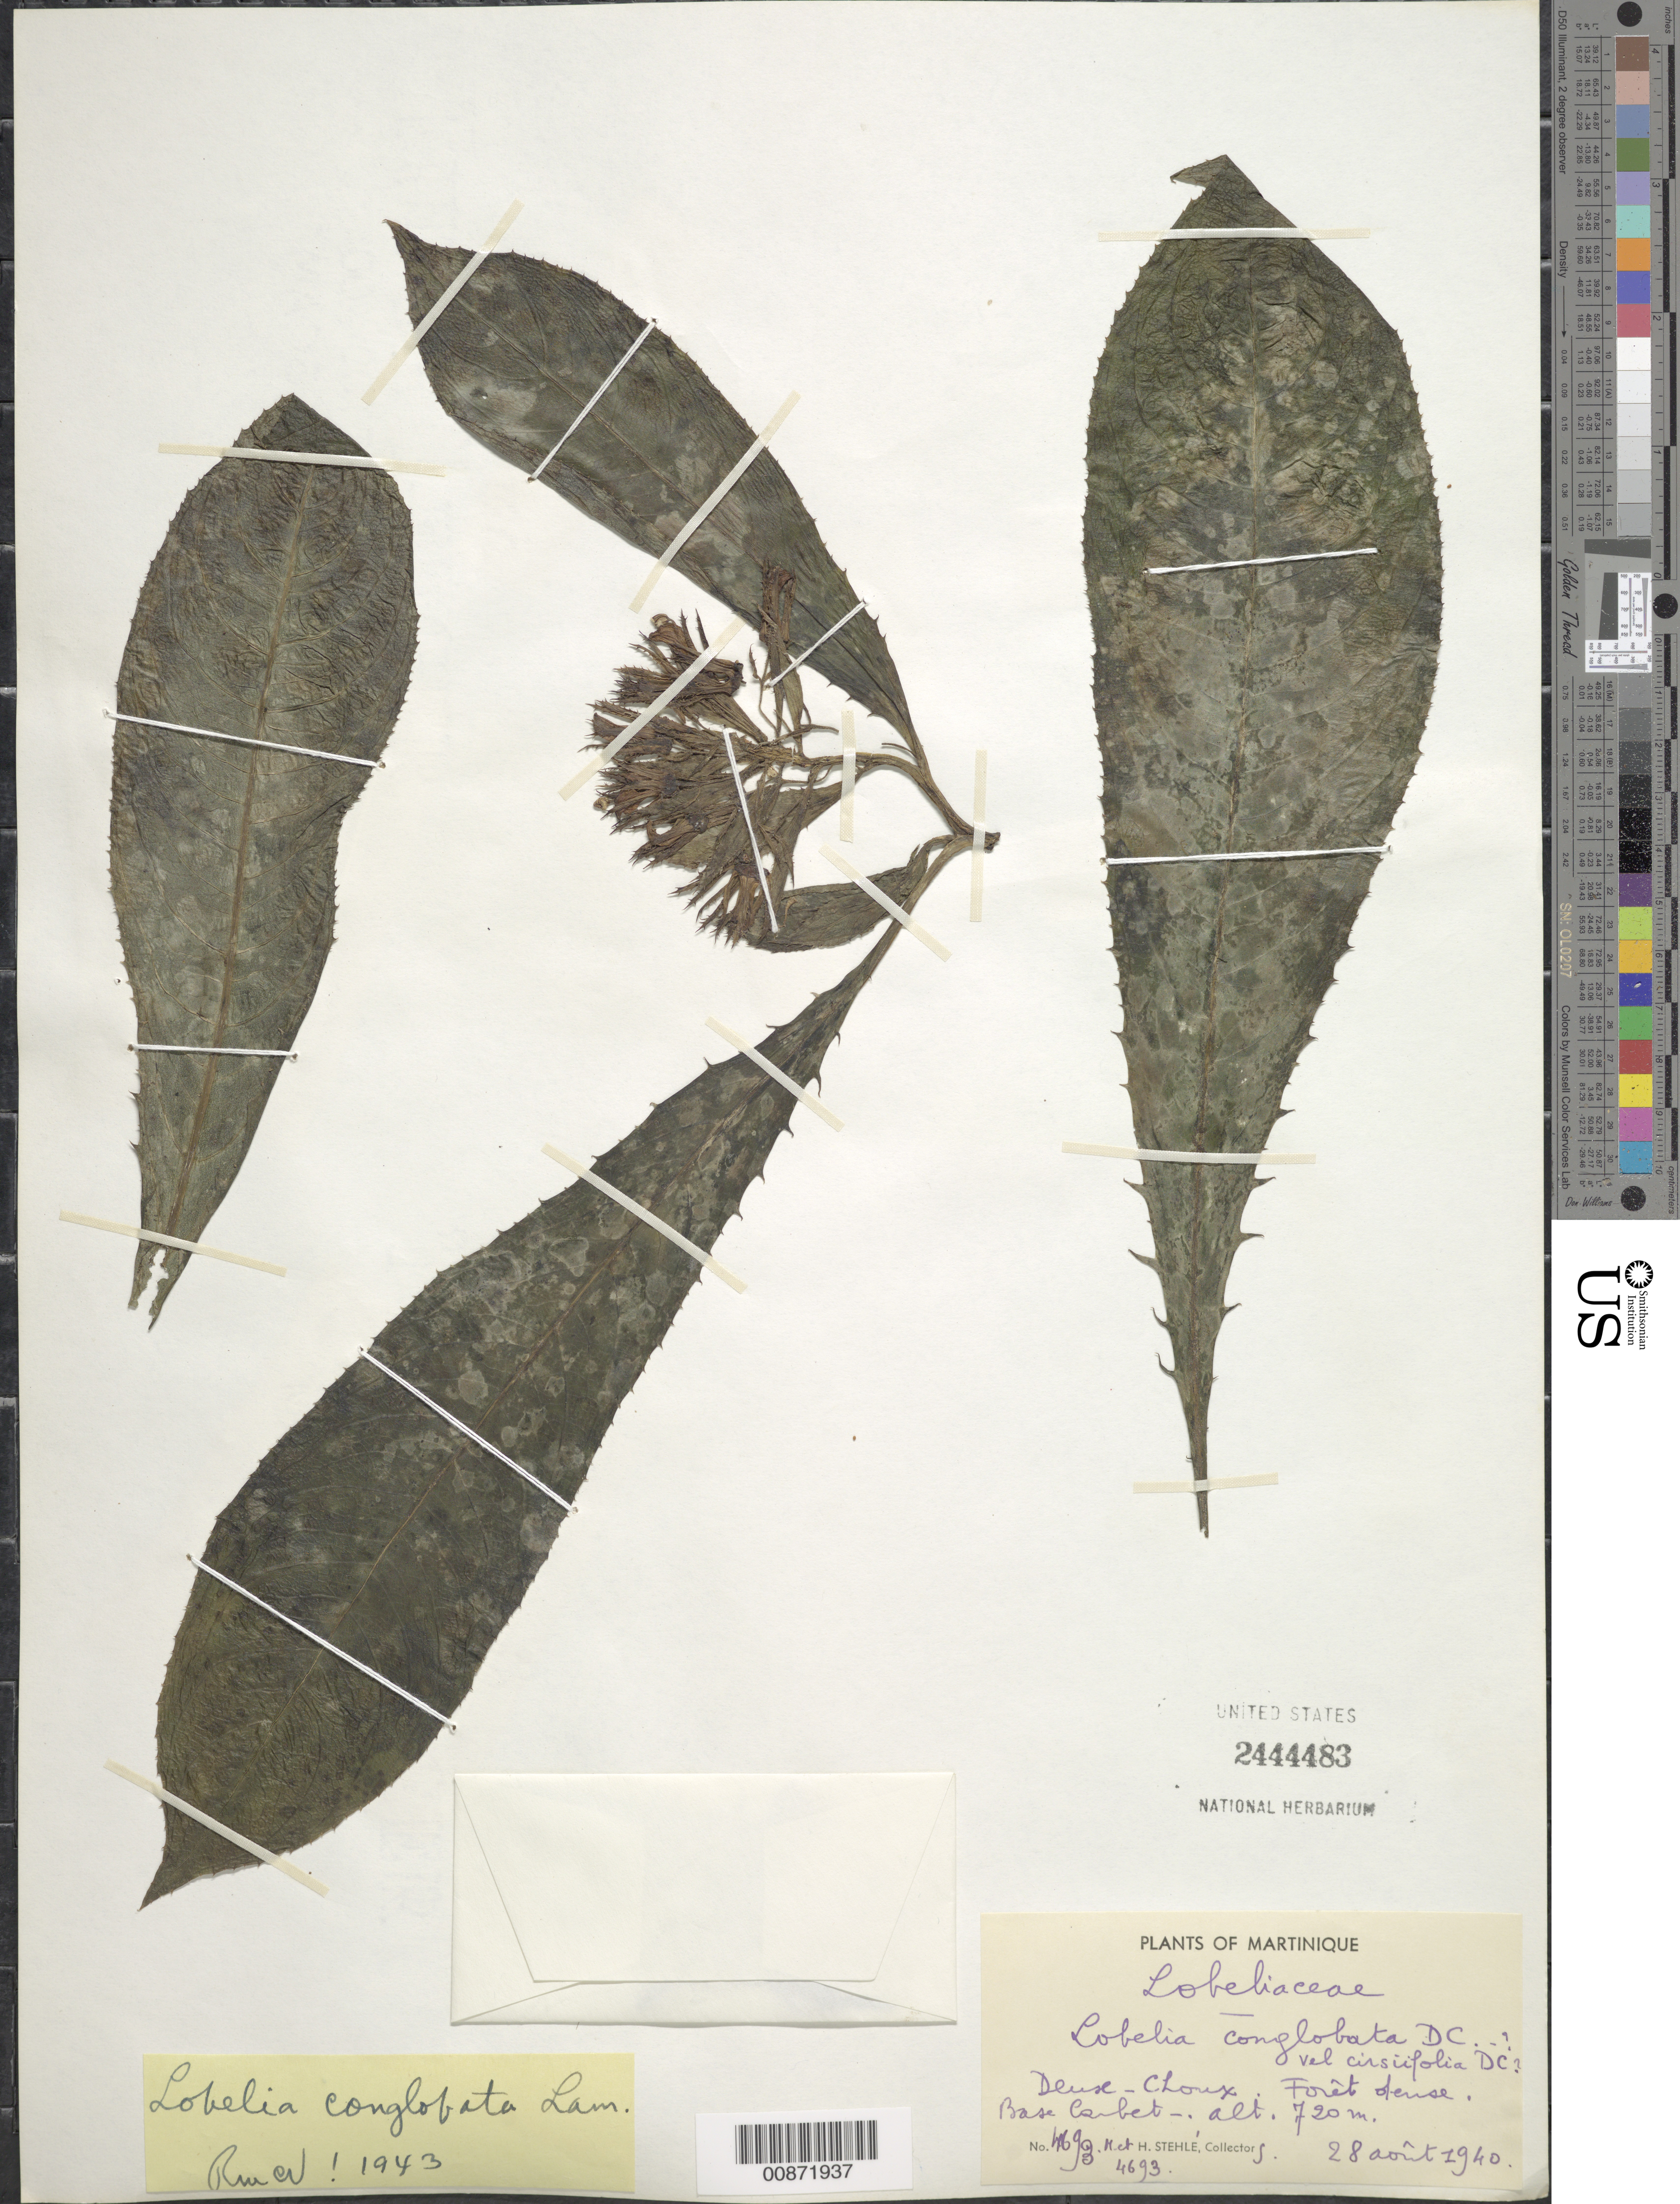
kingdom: Plantae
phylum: Tracheophyta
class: Magnoliopsida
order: Asterales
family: Campanulaceae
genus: Lobelia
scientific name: Lobelia conglobata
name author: Lam.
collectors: H. Stehlé & M. Stehlé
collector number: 4693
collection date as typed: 28 Aug 1940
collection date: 1940-08-28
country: Martinique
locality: Deux-Cloux. Base Carbet.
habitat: Forêt dense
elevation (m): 720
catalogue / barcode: US 2444483